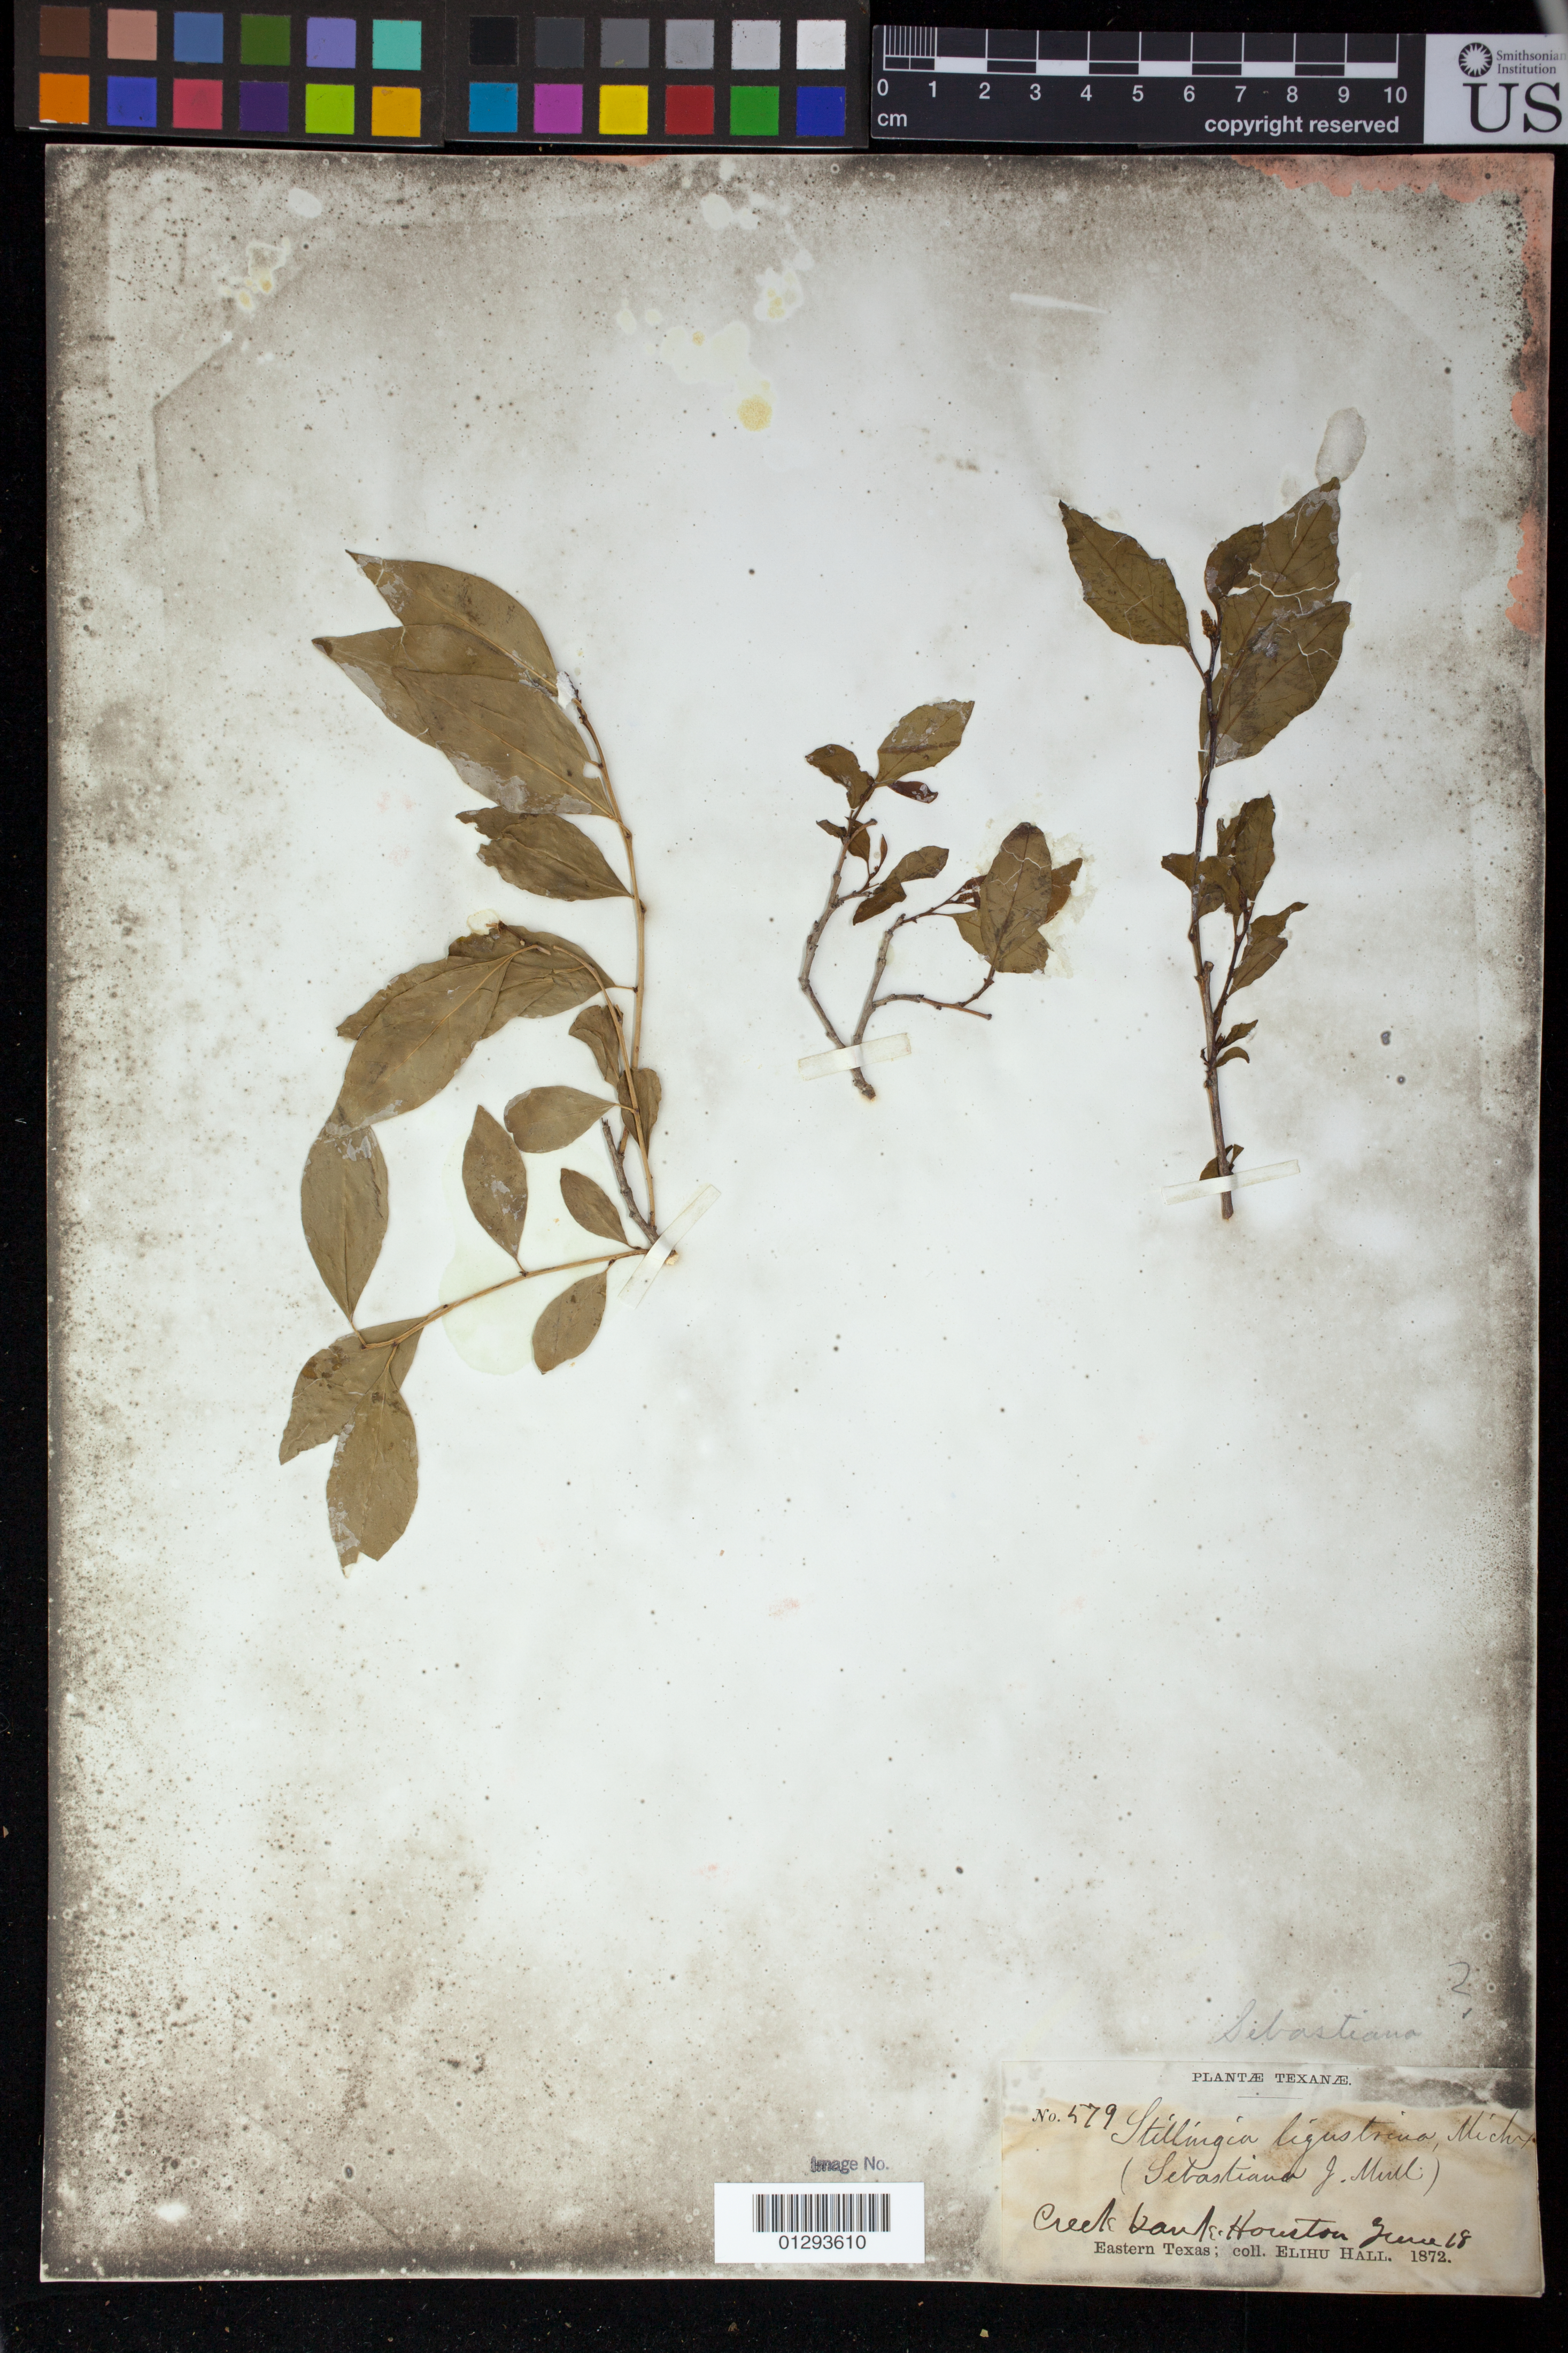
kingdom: Plantae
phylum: Tracheophyta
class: Magnoliopsida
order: Malpighiales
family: Euphorbiaceae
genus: Sebastiania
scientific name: Sebastiania fruticosa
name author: (Bartram) Fernald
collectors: E. Hall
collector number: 579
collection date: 1872-06-18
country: United States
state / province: Texas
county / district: Harris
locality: Creek bank, Houston